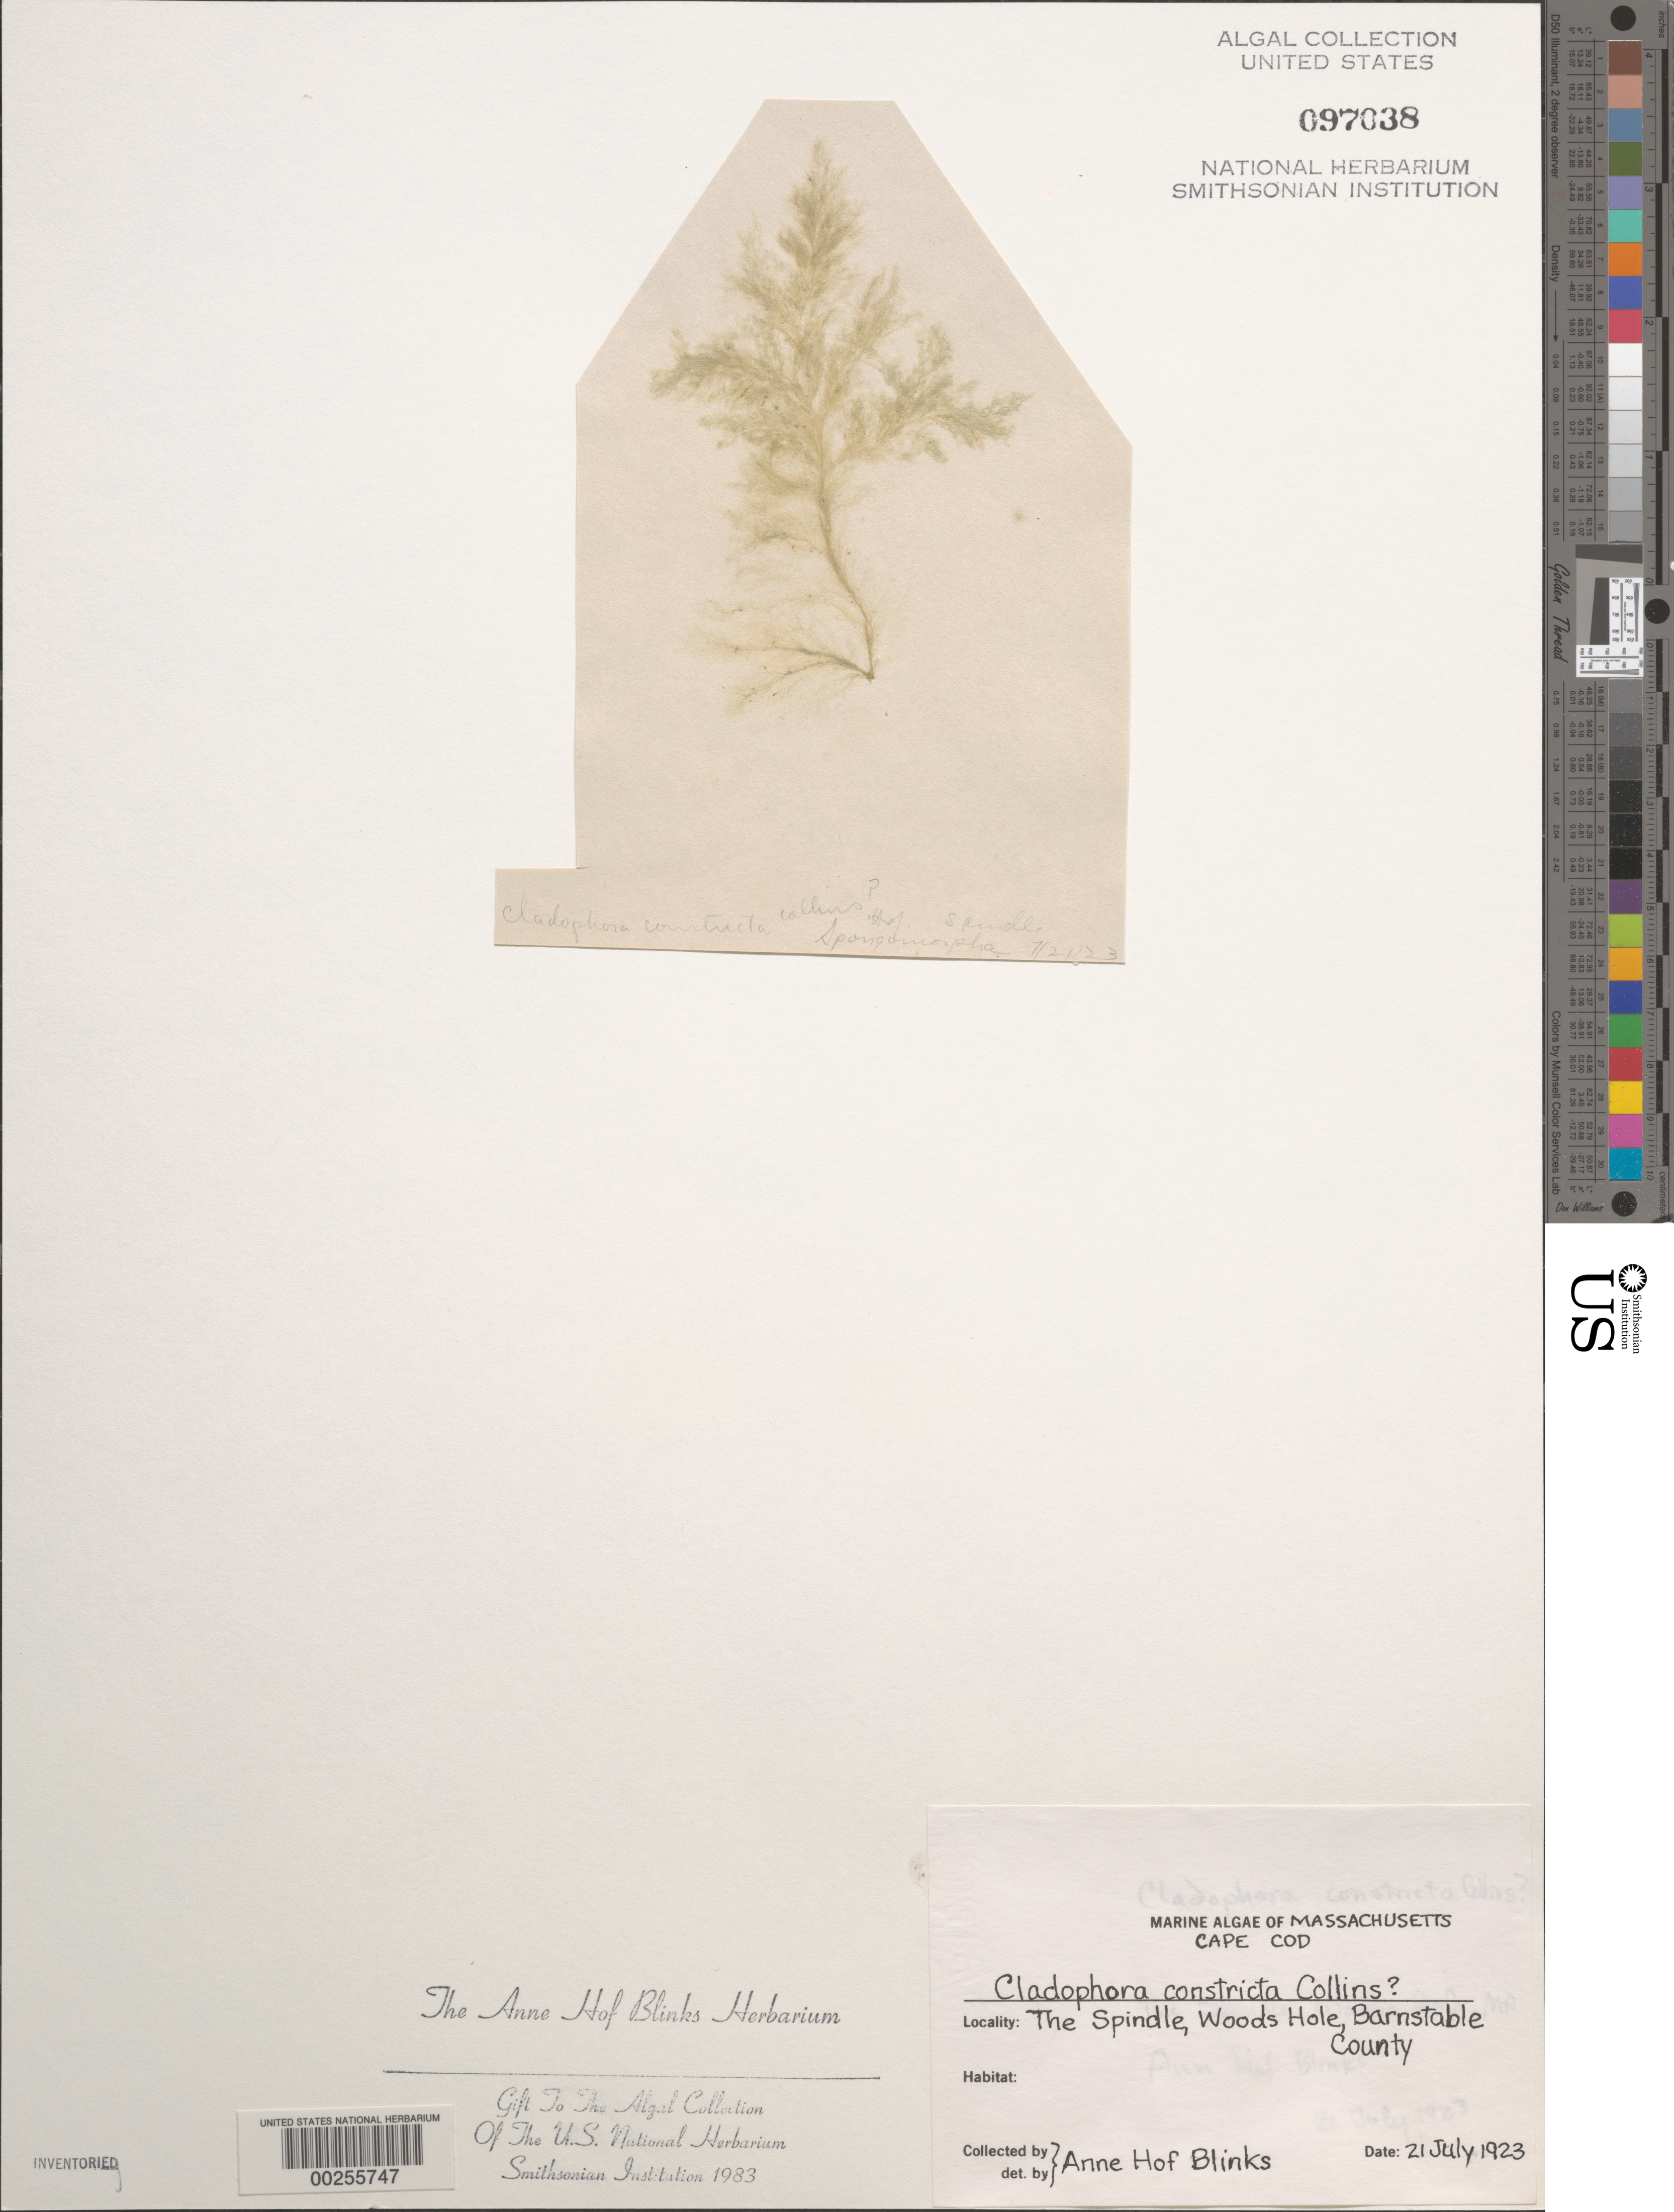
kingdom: Plantae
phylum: Chlorophyta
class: Ulvophyceae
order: Cladophorales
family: Cladophoraceae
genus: Cladophora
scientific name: Cladophora constricta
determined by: Blinks, Anne Hof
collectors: A. Blinks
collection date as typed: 21 Jul 1923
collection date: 1923-07-21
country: United States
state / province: Massachusetts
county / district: Barnstable County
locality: Woods Hole, The Spindle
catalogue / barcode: US 97038